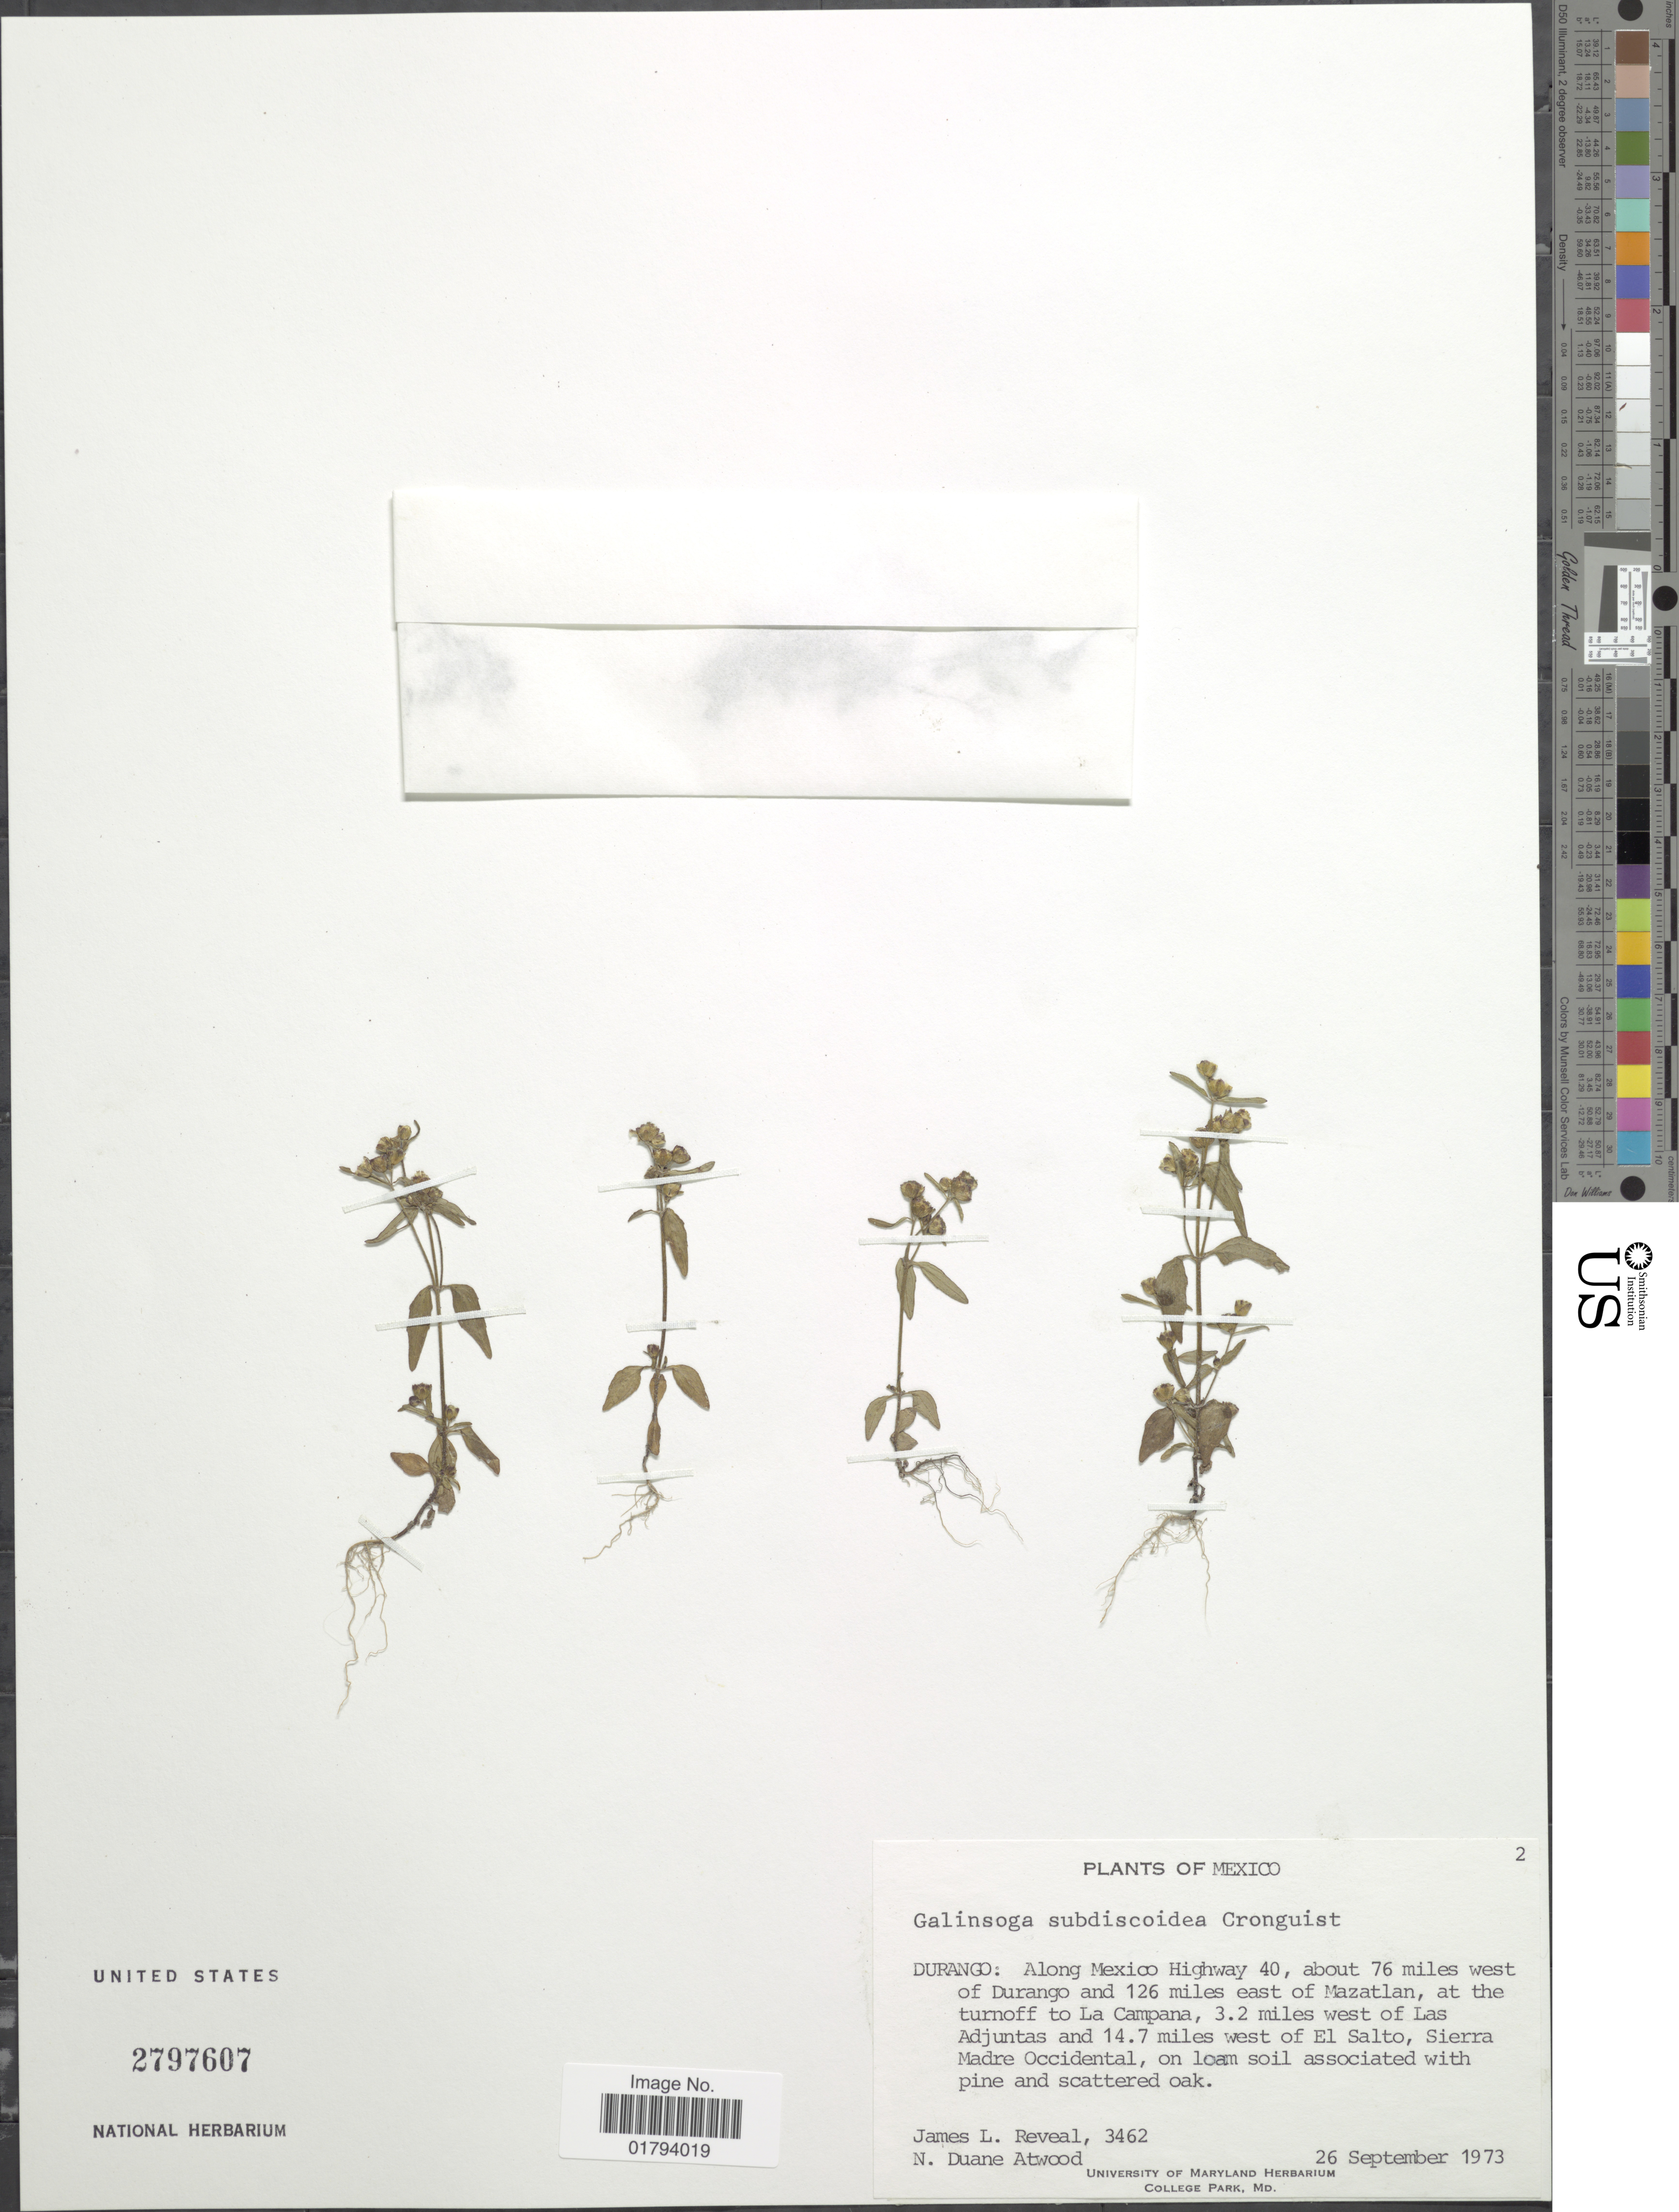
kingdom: Plantae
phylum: Tracheophyta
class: Magnoliopsida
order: Asterales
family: Asteraceae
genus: Galinsoga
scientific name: Galinsoga subdiscoidea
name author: Cronq.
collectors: J. L. Reveal & N. Atwood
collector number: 3462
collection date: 1973-09-26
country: Mexico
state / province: Durango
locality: Along Mexico Highway 40, about 76 miles west of Durango and 126 miles east of Mazatlan, at the turnoff to La Campana, 3.2 miles west of Las Adjuntas and 14.7 miles west of El Salto, Sierra Madre Occidental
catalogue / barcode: US 2797607